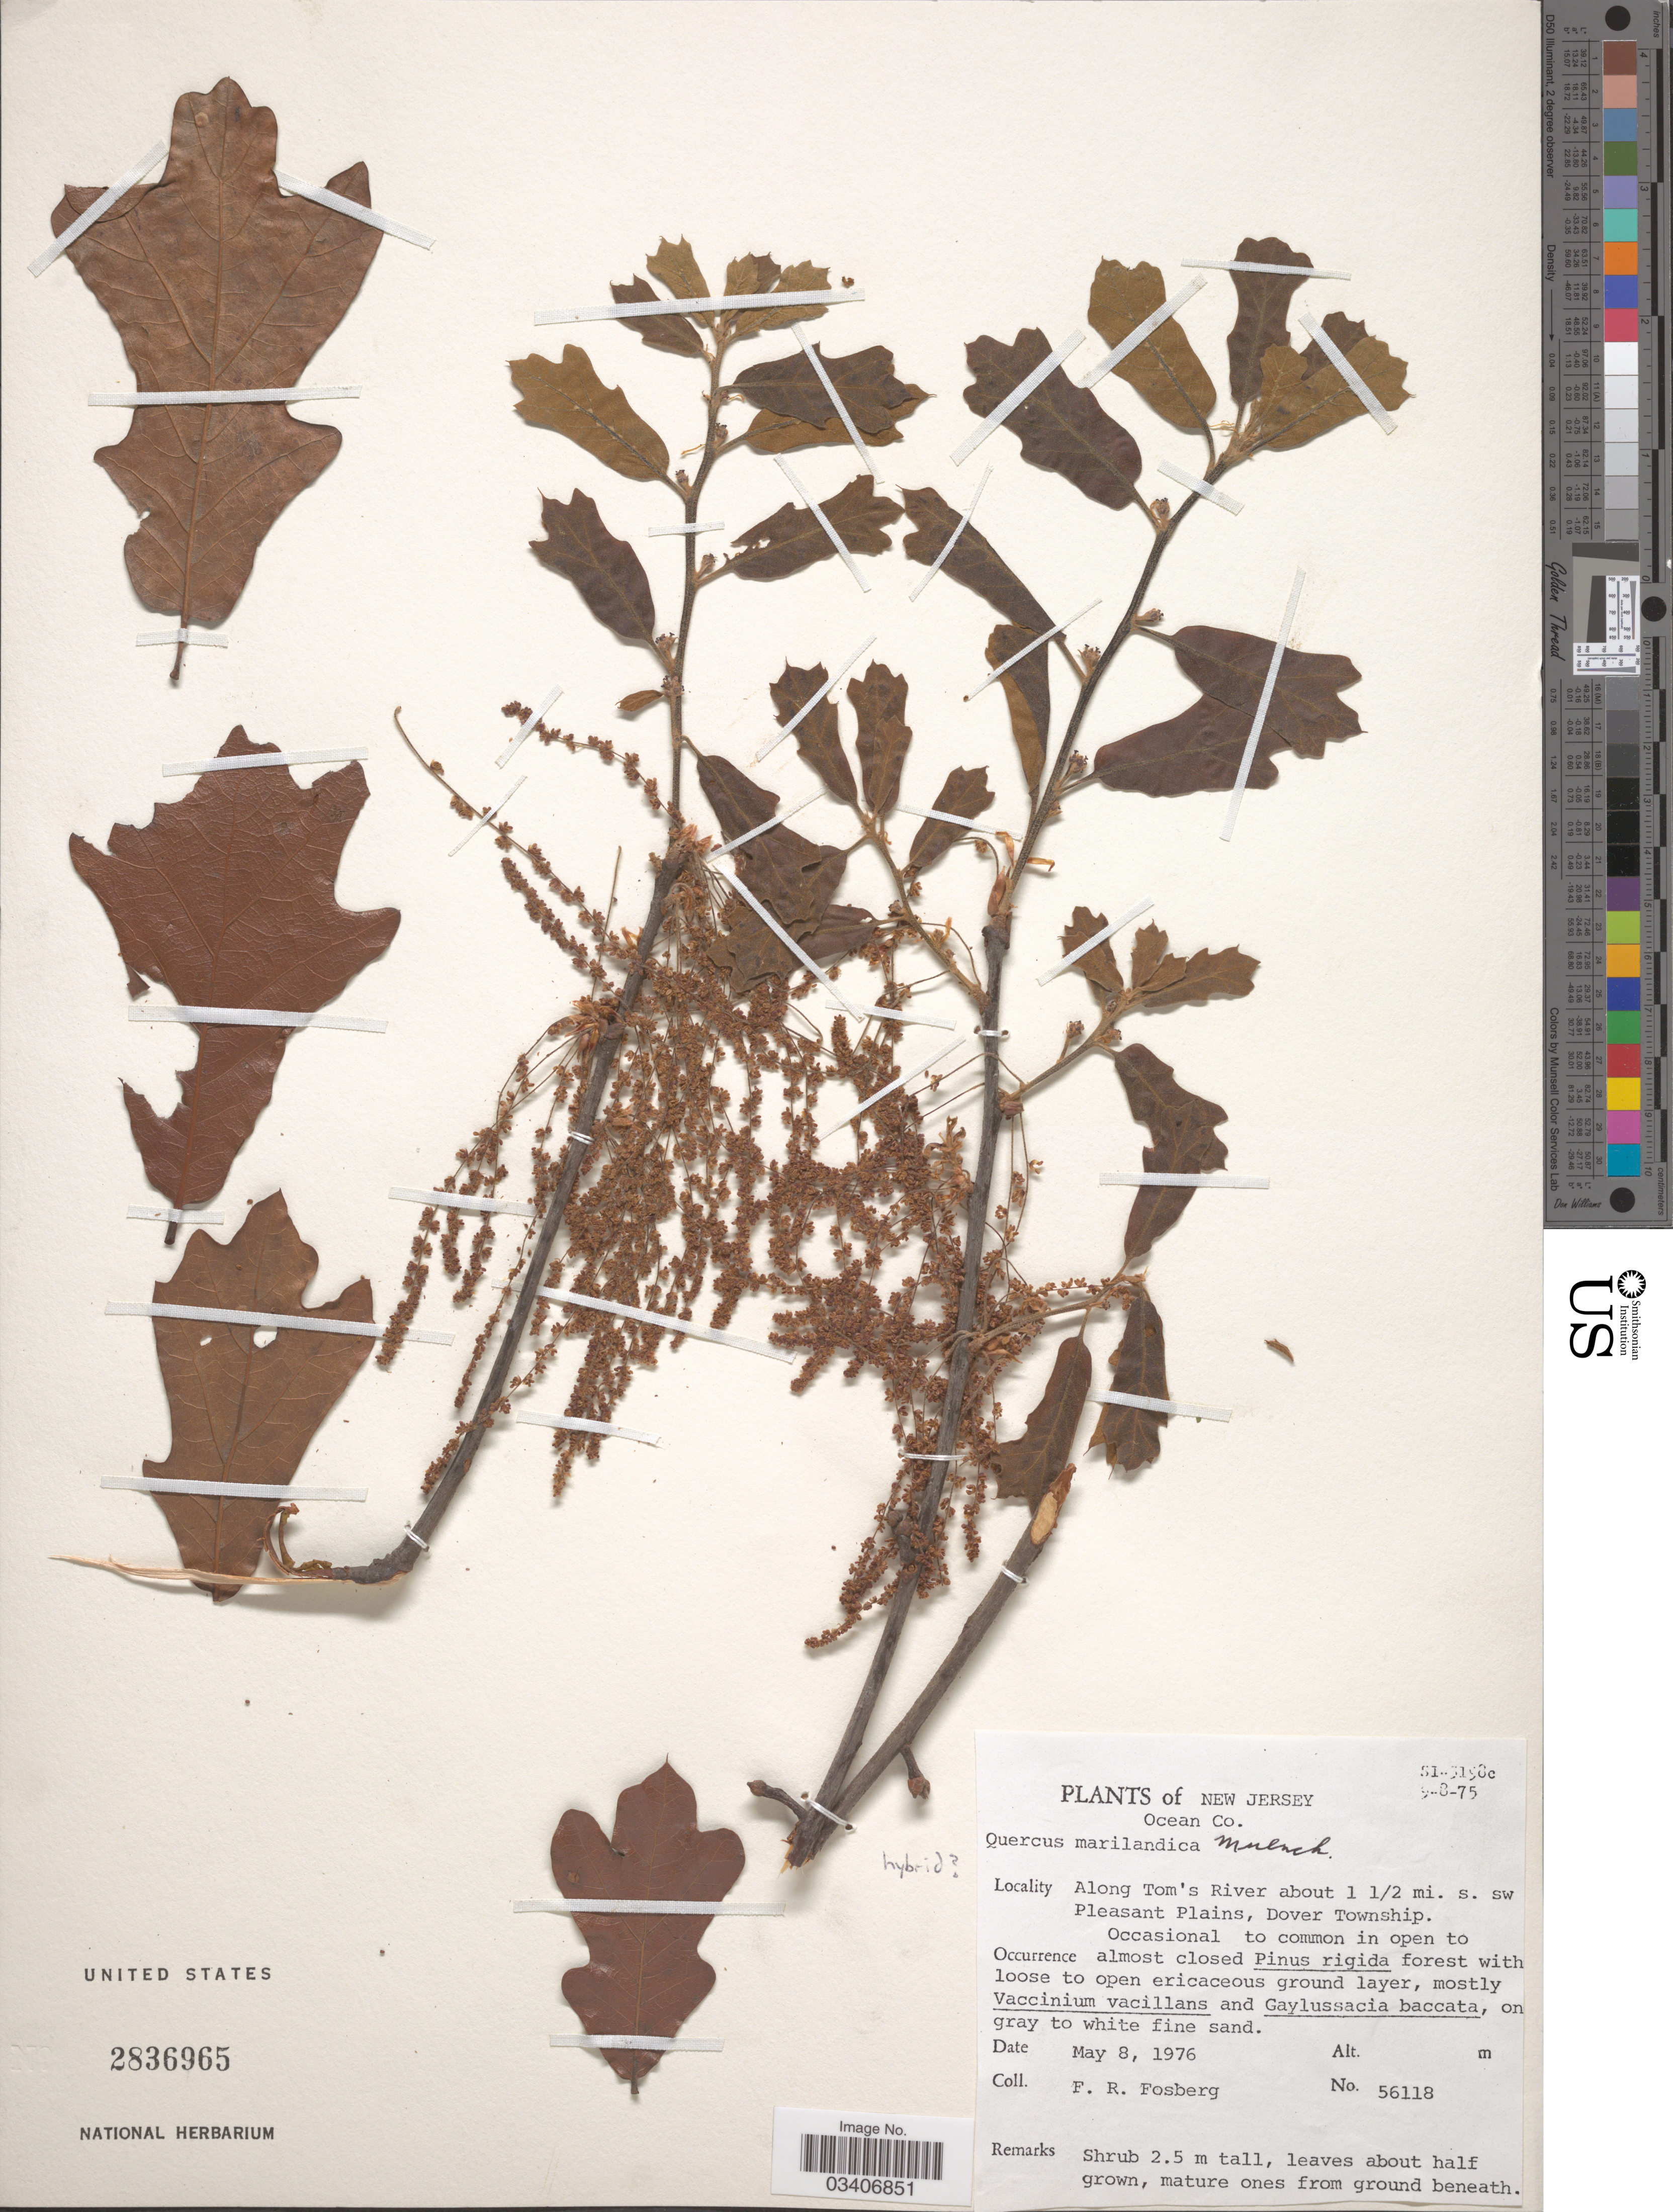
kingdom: Plantae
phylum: Tracheophyta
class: Magnoliopsida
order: Fagales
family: Fagaceae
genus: Quercus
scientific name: Quercus marylandica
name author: Du Roi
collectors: F. R. Fosberg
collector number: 56118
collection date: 1976-05-08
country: United States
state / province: New Jersey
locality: Ocean Co. Along Tom's River about 1 1/2 mi. s. sw Pleasant Plains, Dover Township.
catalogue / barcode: US 2836965